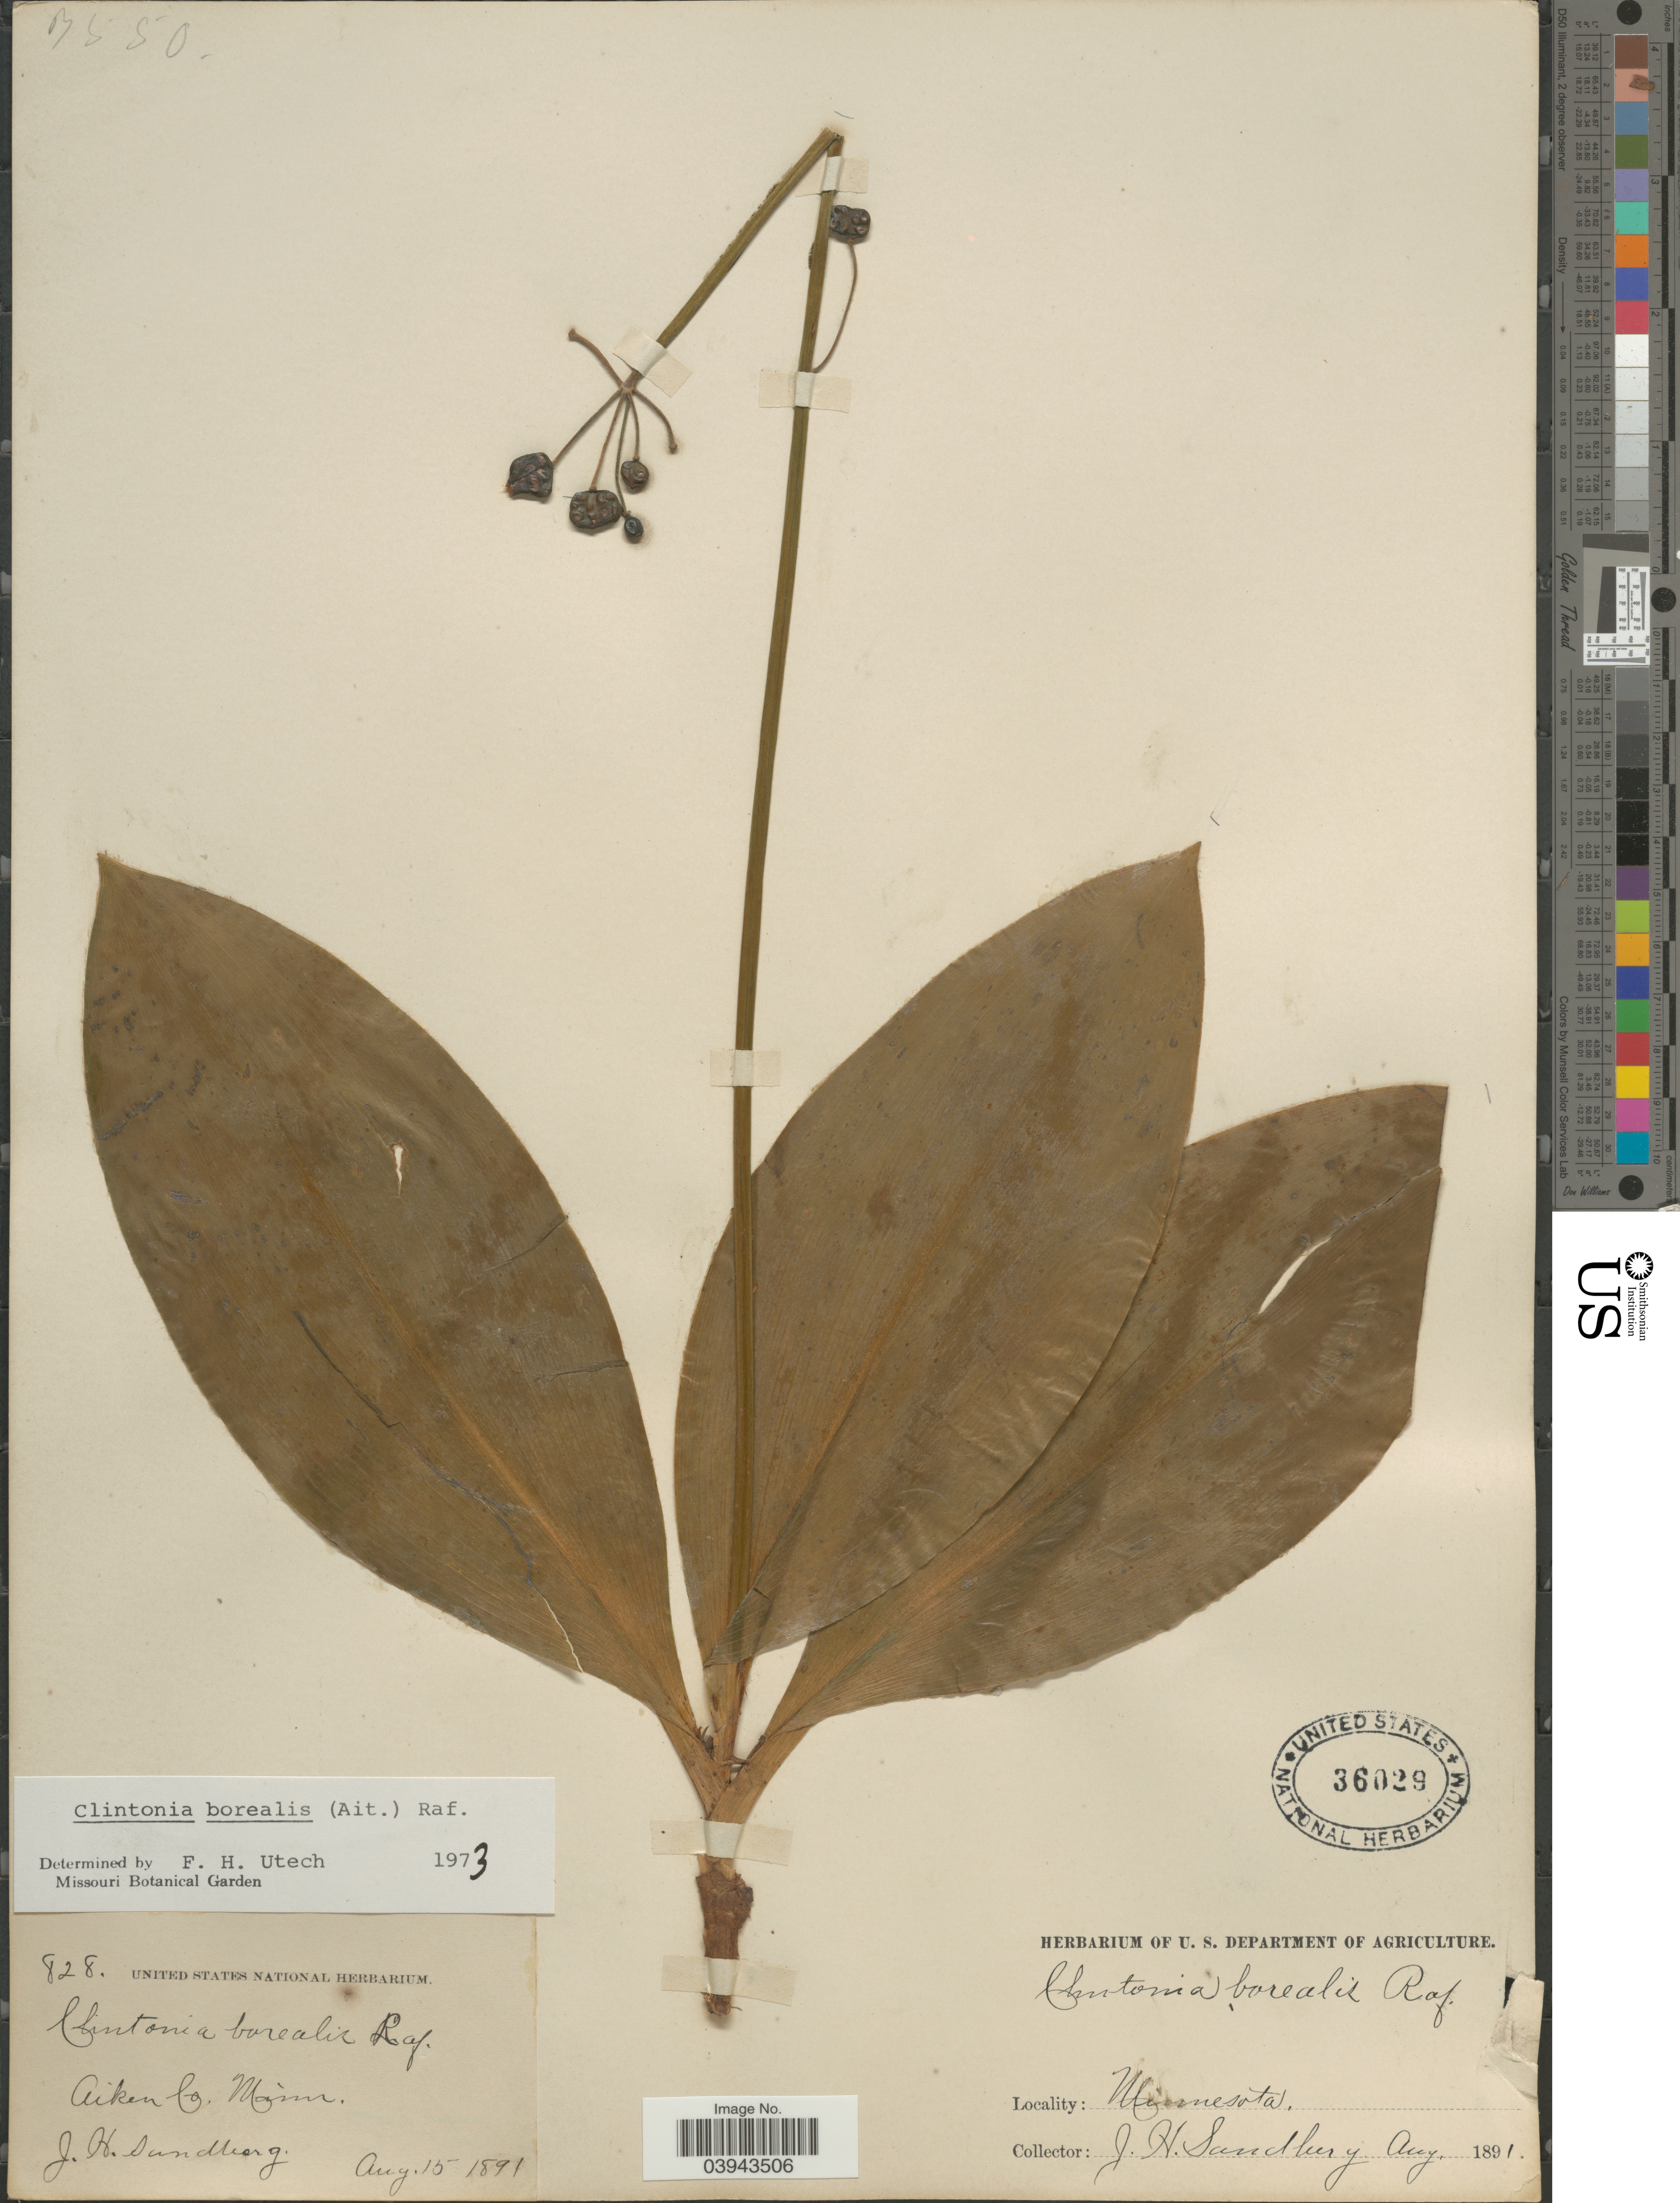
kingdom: Plantae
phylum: Tracheophyta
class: Liliopsida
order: Liliales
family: Liliaceae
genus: Clintonia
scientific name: Clintonia borealis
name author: (Aiton) Raf.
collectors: J. H. Sandberg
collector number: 828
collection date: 1891-08-15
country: United States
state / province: Minnesota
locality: Aiken Co.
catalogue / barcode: US 36029